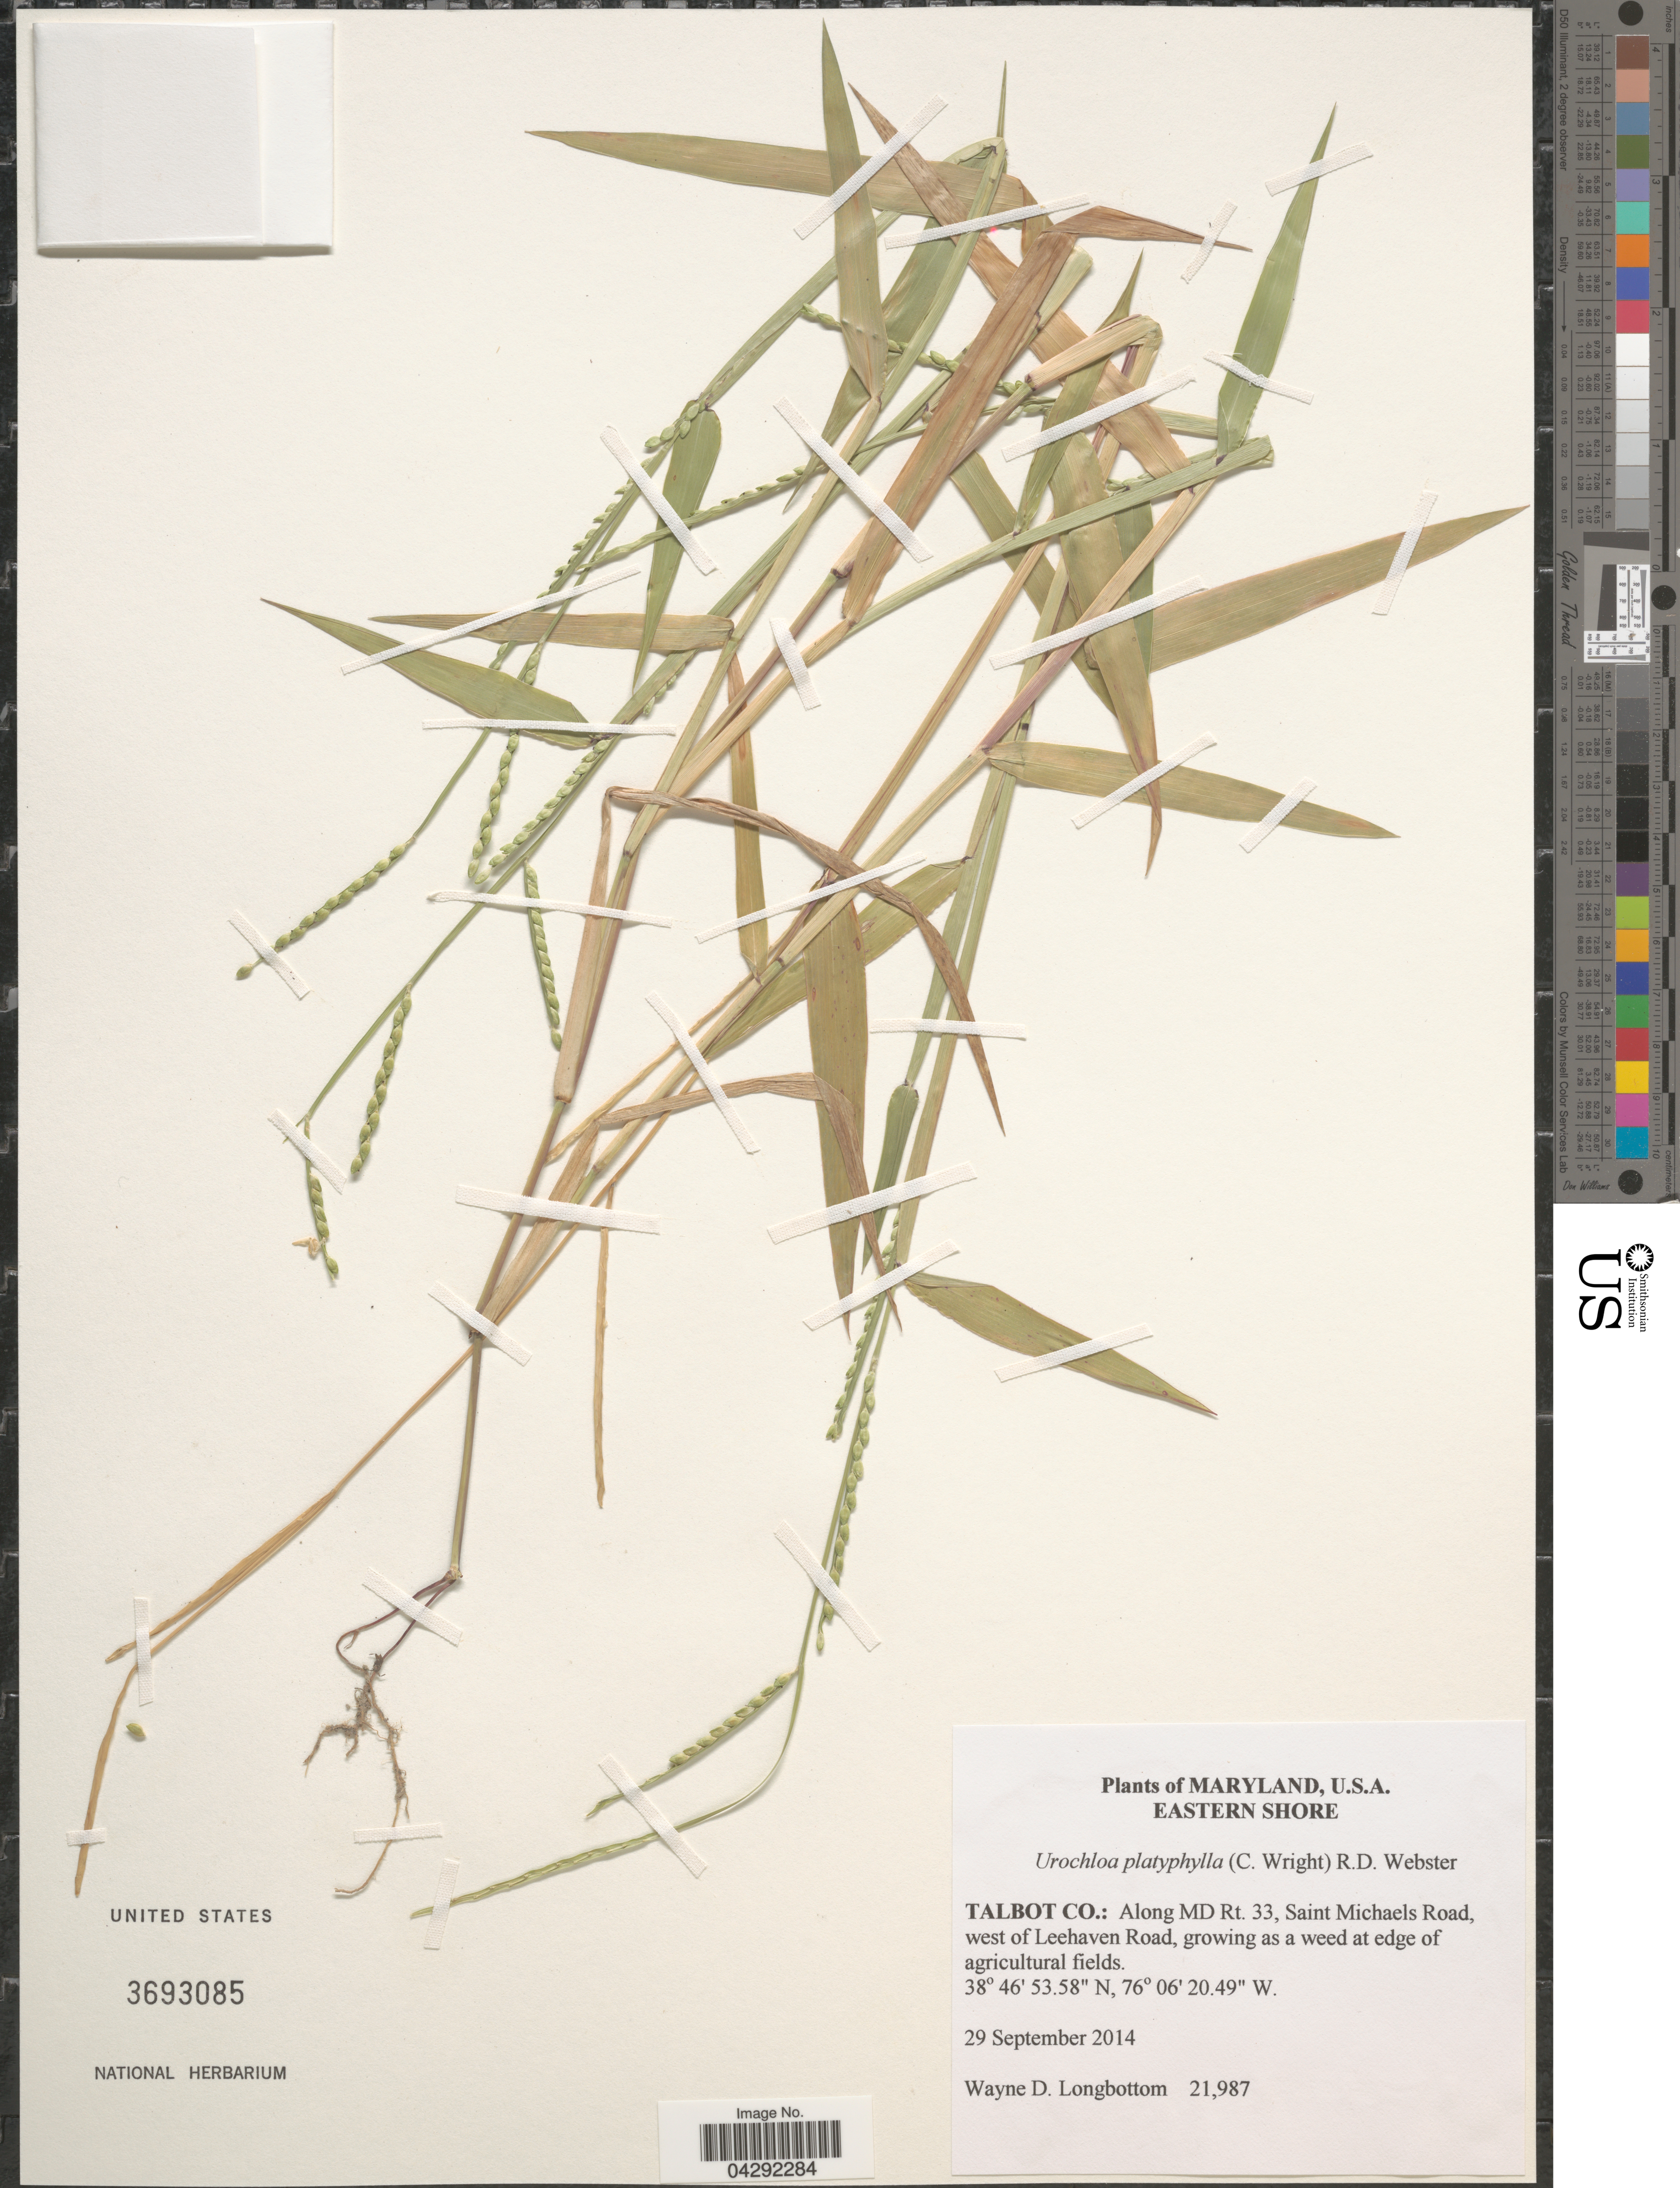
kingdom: Plantae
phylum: Tracheophyta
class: Liliopsida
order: Poales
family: Poaceae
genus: Urochloa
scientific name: Urochloa platyphylla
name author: (Munro ex C. Wright) R.D. Webster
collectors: W. D. Longbottom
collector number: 21987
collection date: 2014-09-29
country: United States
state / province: Maryland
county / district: Talbot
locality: Eastern Shore. Talbot Co.: Along MD Rt. 33, Saint Michaels Road, west of Leehaven Road, growing as a weed at edge of agricultural fields.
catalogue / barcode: US 3693085